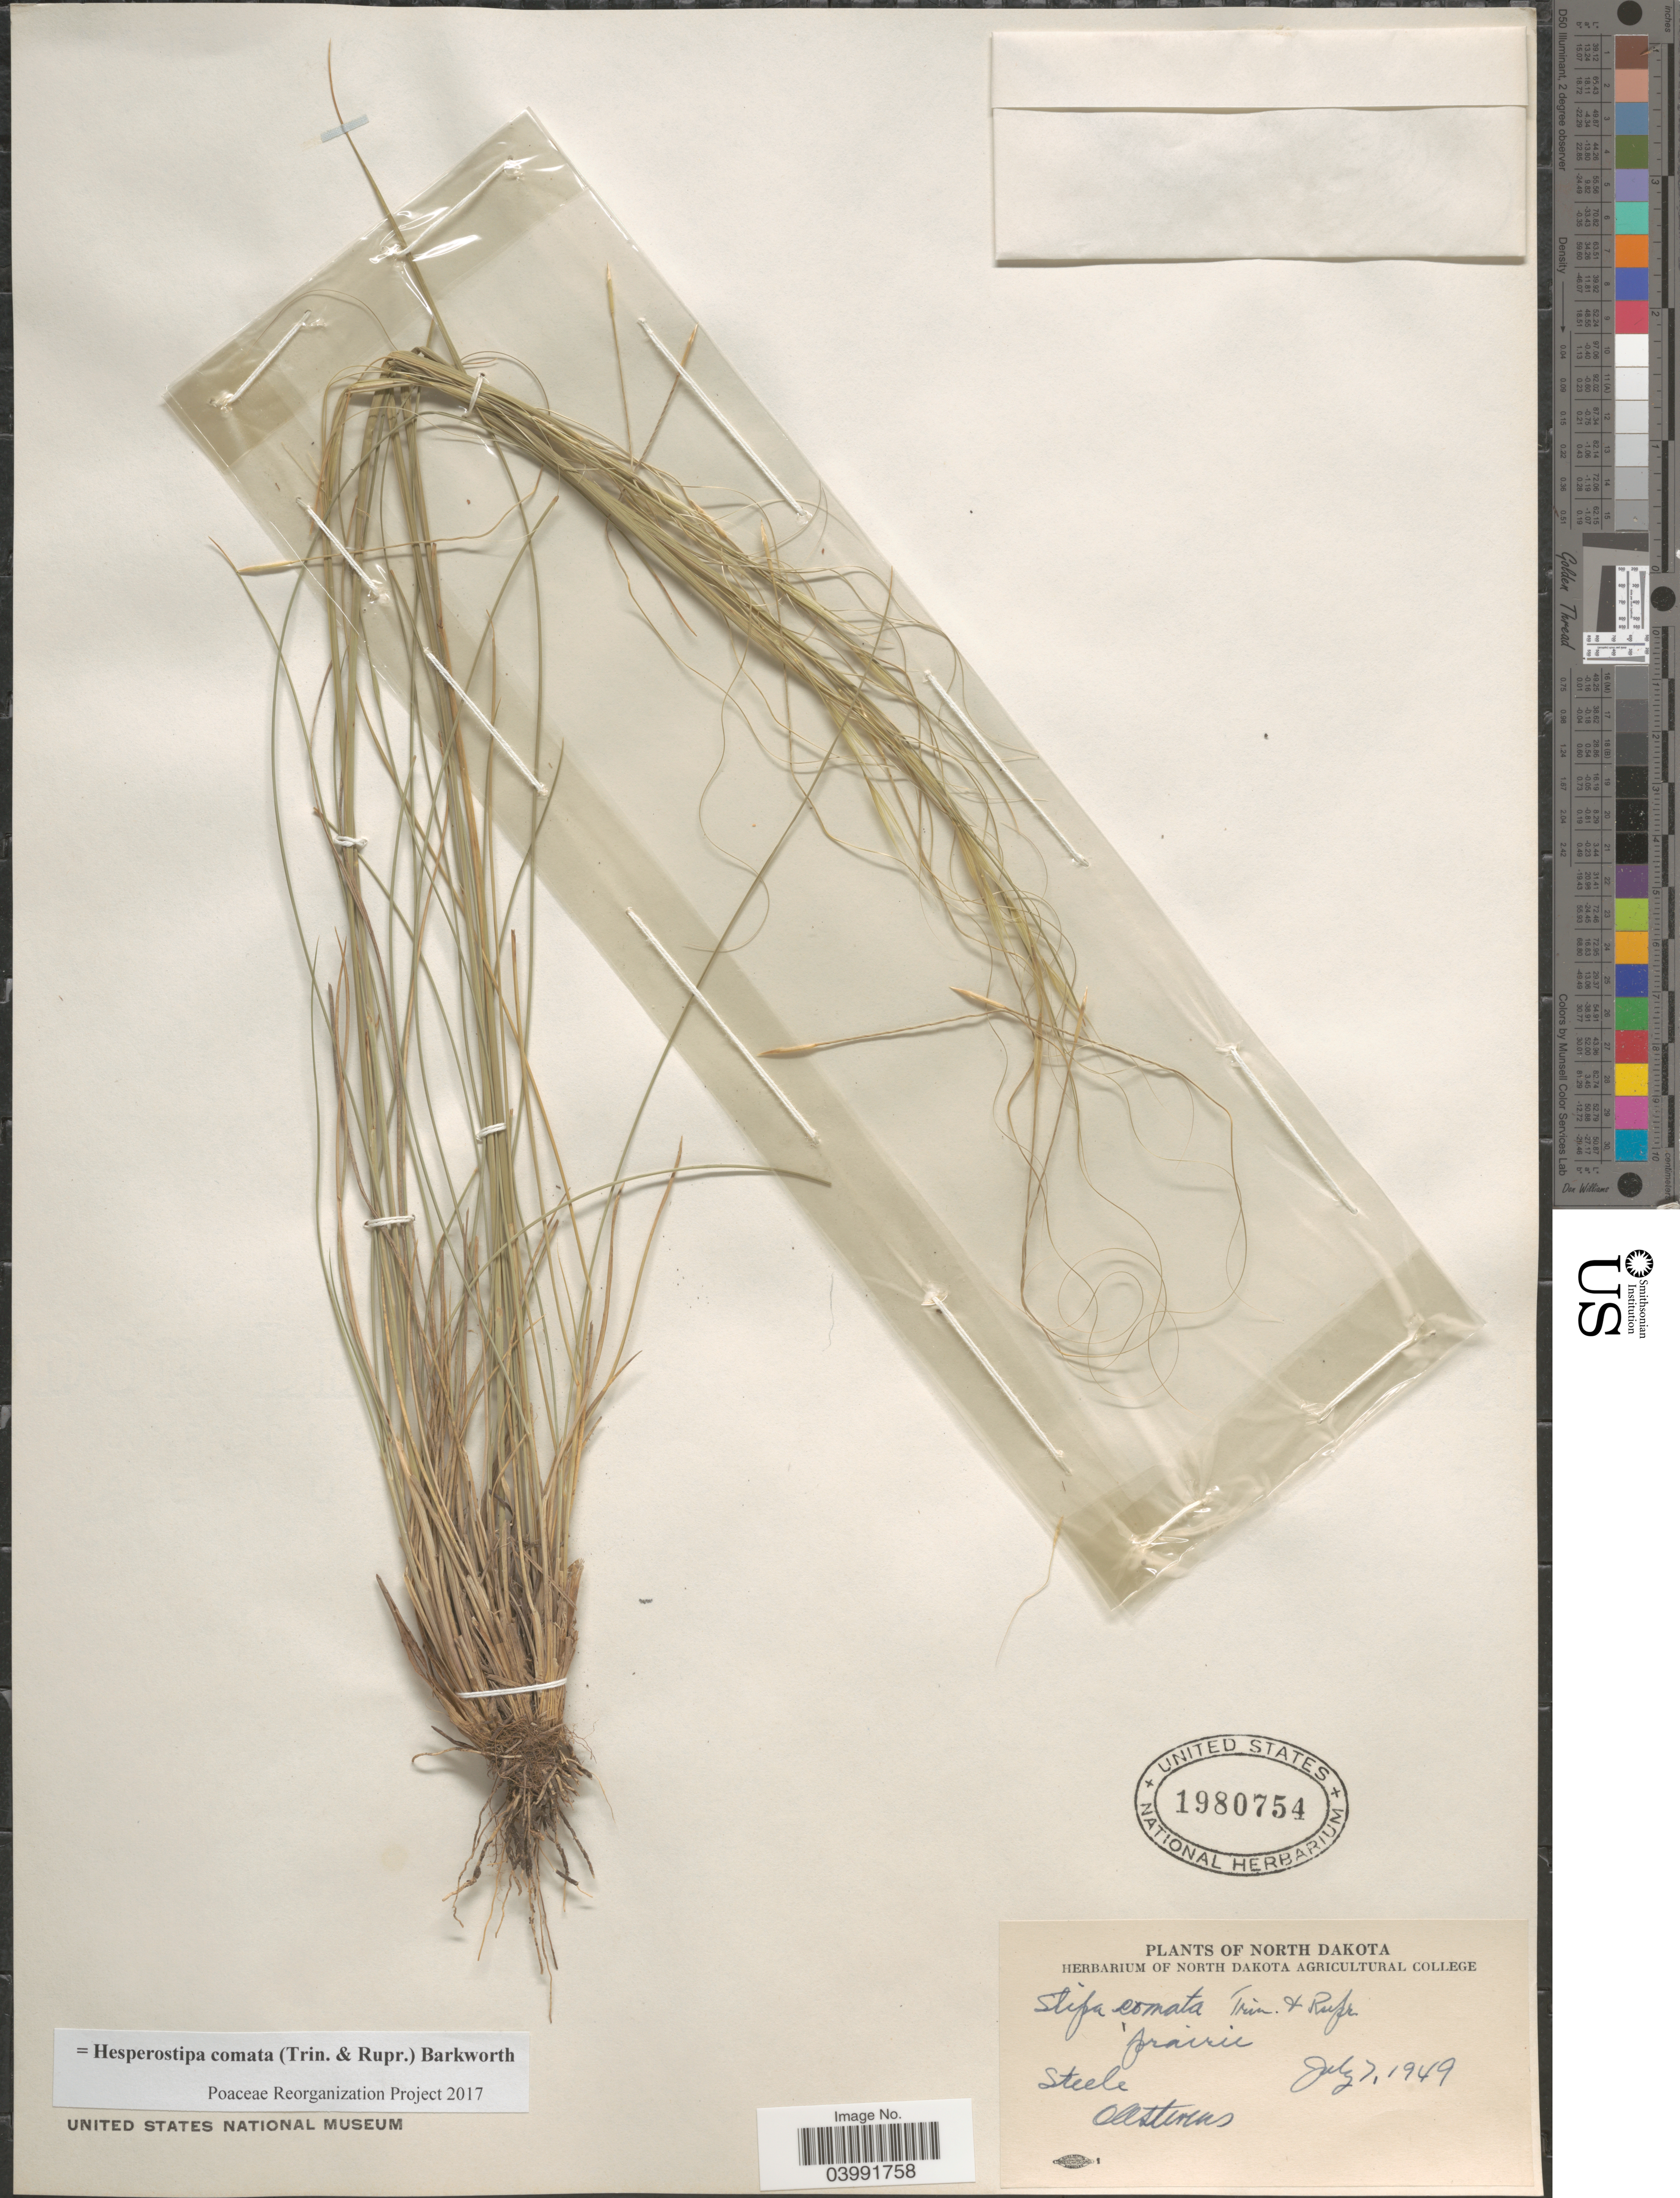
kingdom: Plantae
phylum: Tracheophyta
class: Liliopsida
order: Poales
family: Poaceae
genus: Hesperostipa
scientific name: Hesperostipa comata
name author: (Trin. & Rupr.) Barkworth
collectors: O. A. Stevens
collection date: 1949-07-07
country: United States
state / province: North Dakota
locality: Prairie. Steele.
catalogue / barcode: US 1980754